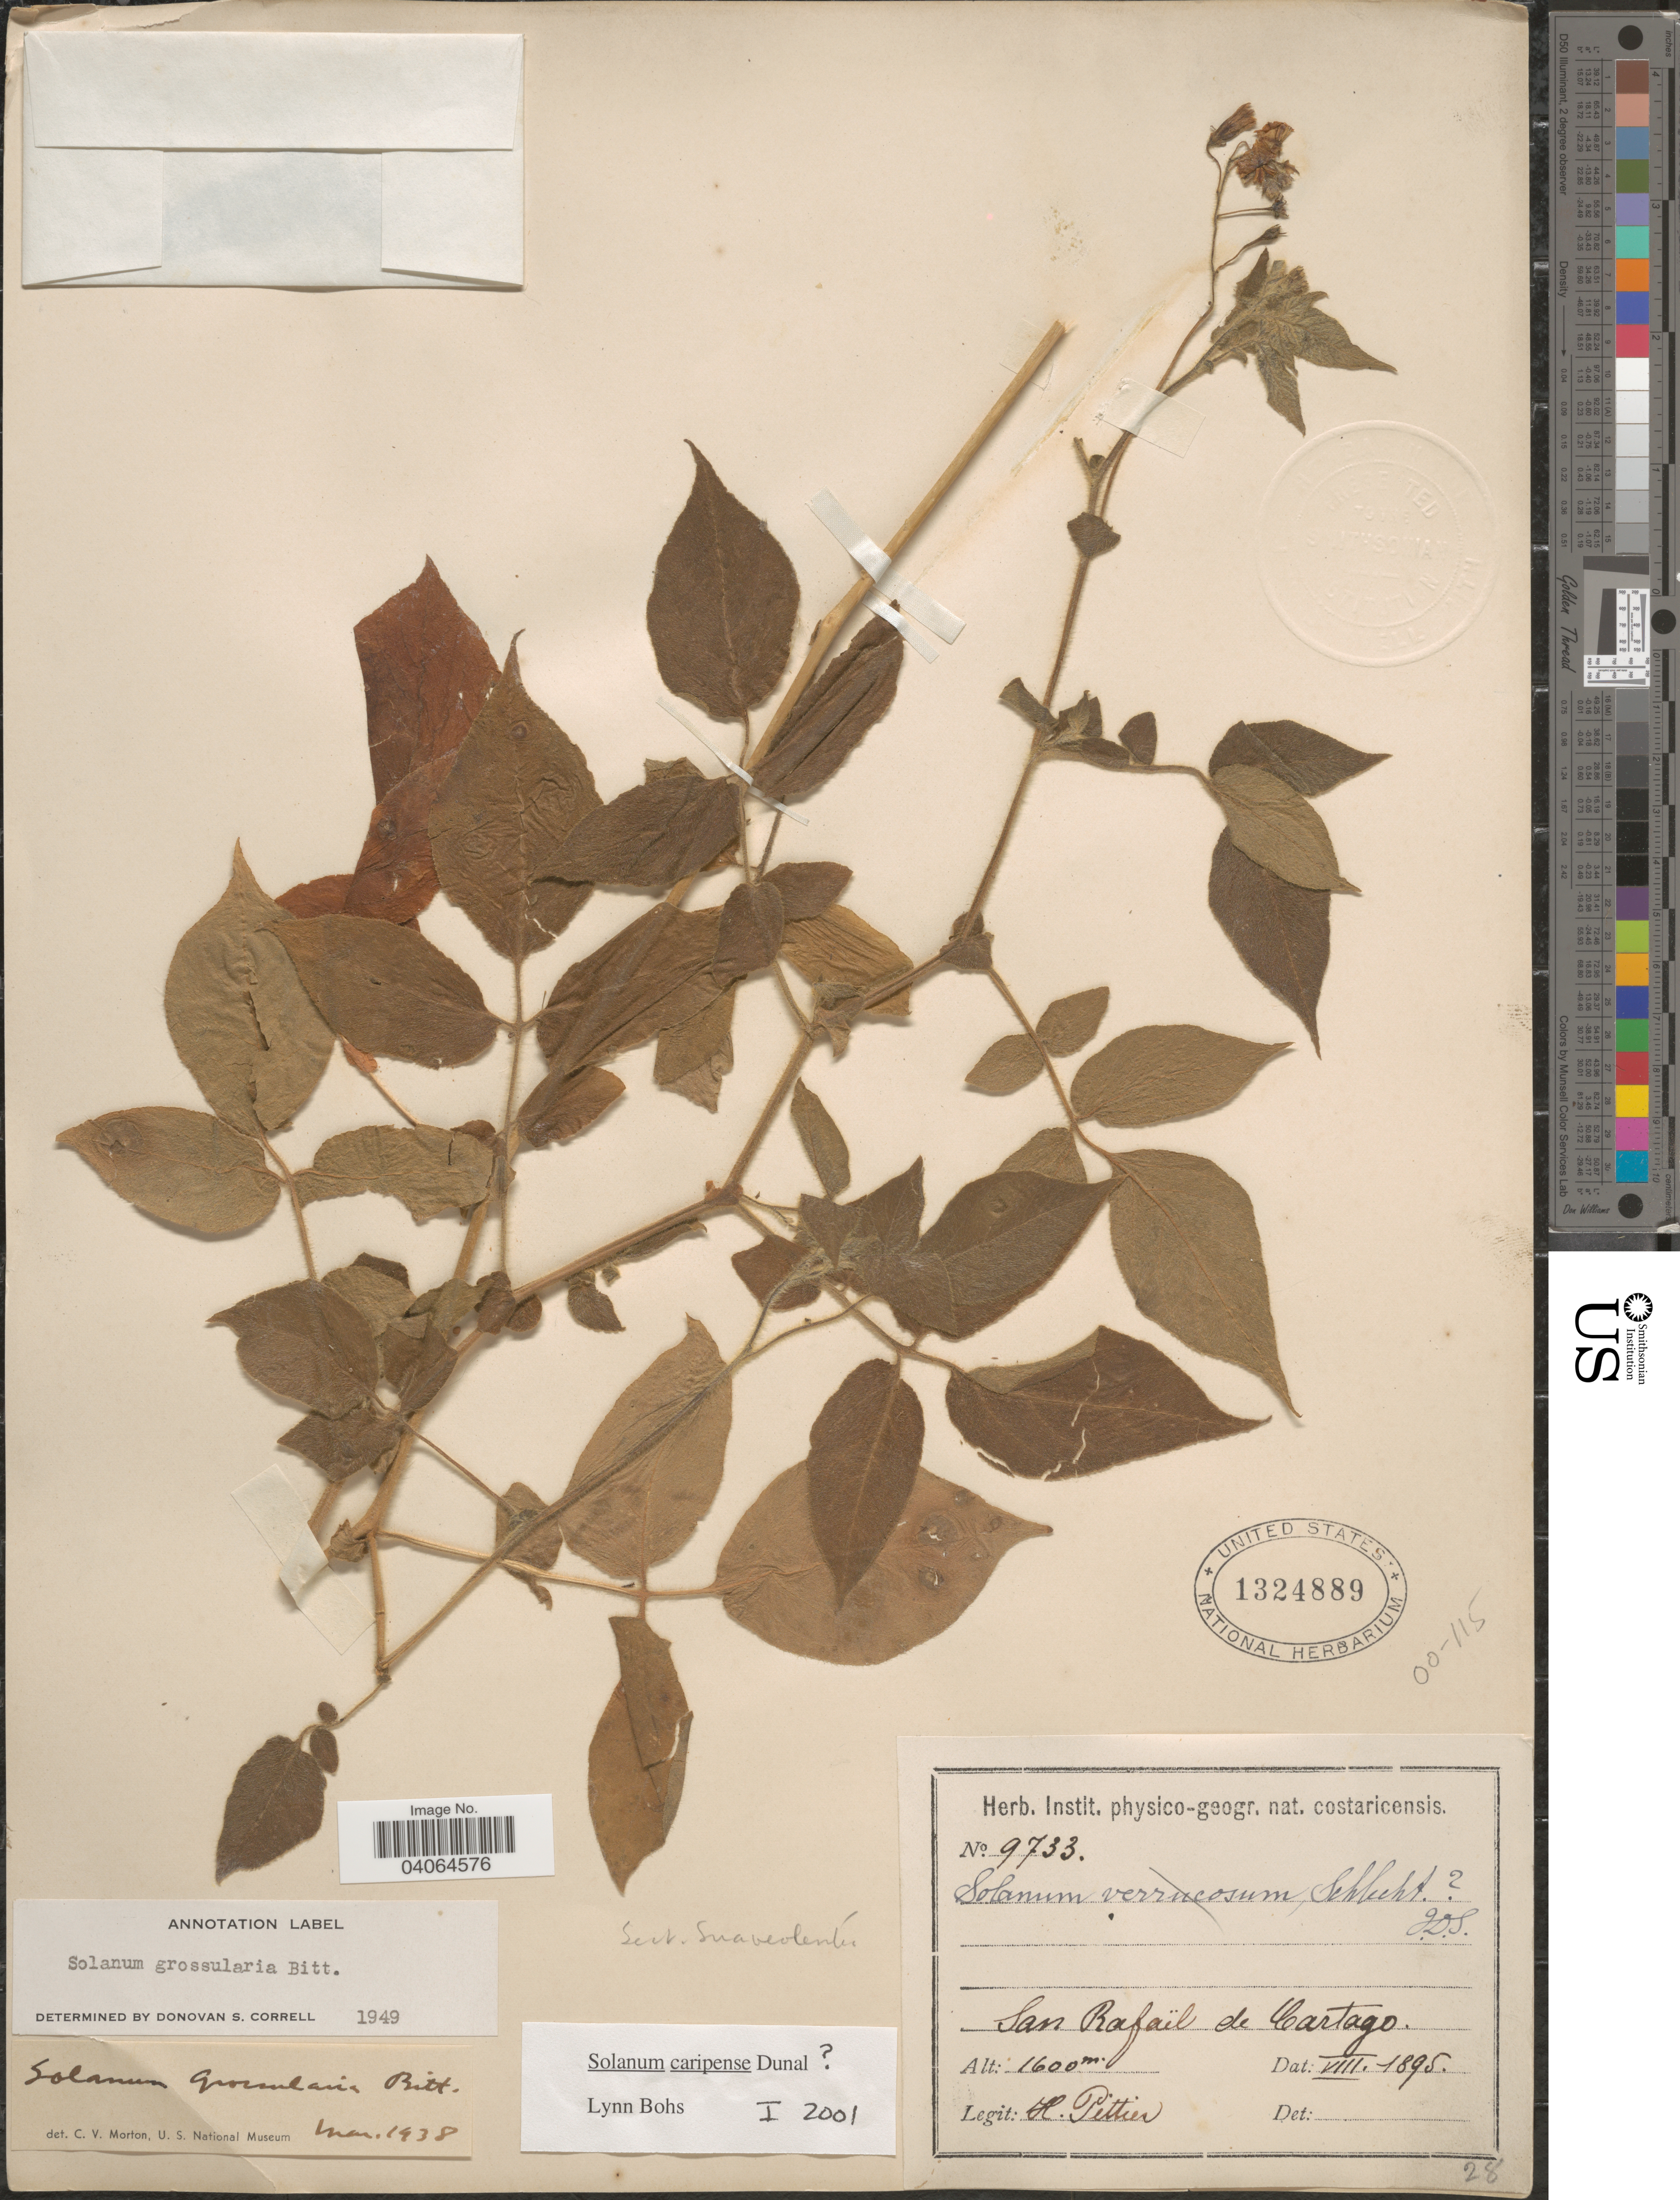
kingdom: Plantae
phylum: Tracheophyta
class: Magnoliopsida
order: Solanales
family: Solanaceae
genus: Solanum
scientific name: Solanum caripense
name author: Humb. & Bonpl. ex Dunal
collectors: H. F. Pittier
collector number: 9733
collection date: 1895-08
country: Costa Rica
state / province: Cartago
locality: San Rafaël.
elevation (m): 1600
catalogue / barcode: US 1324889